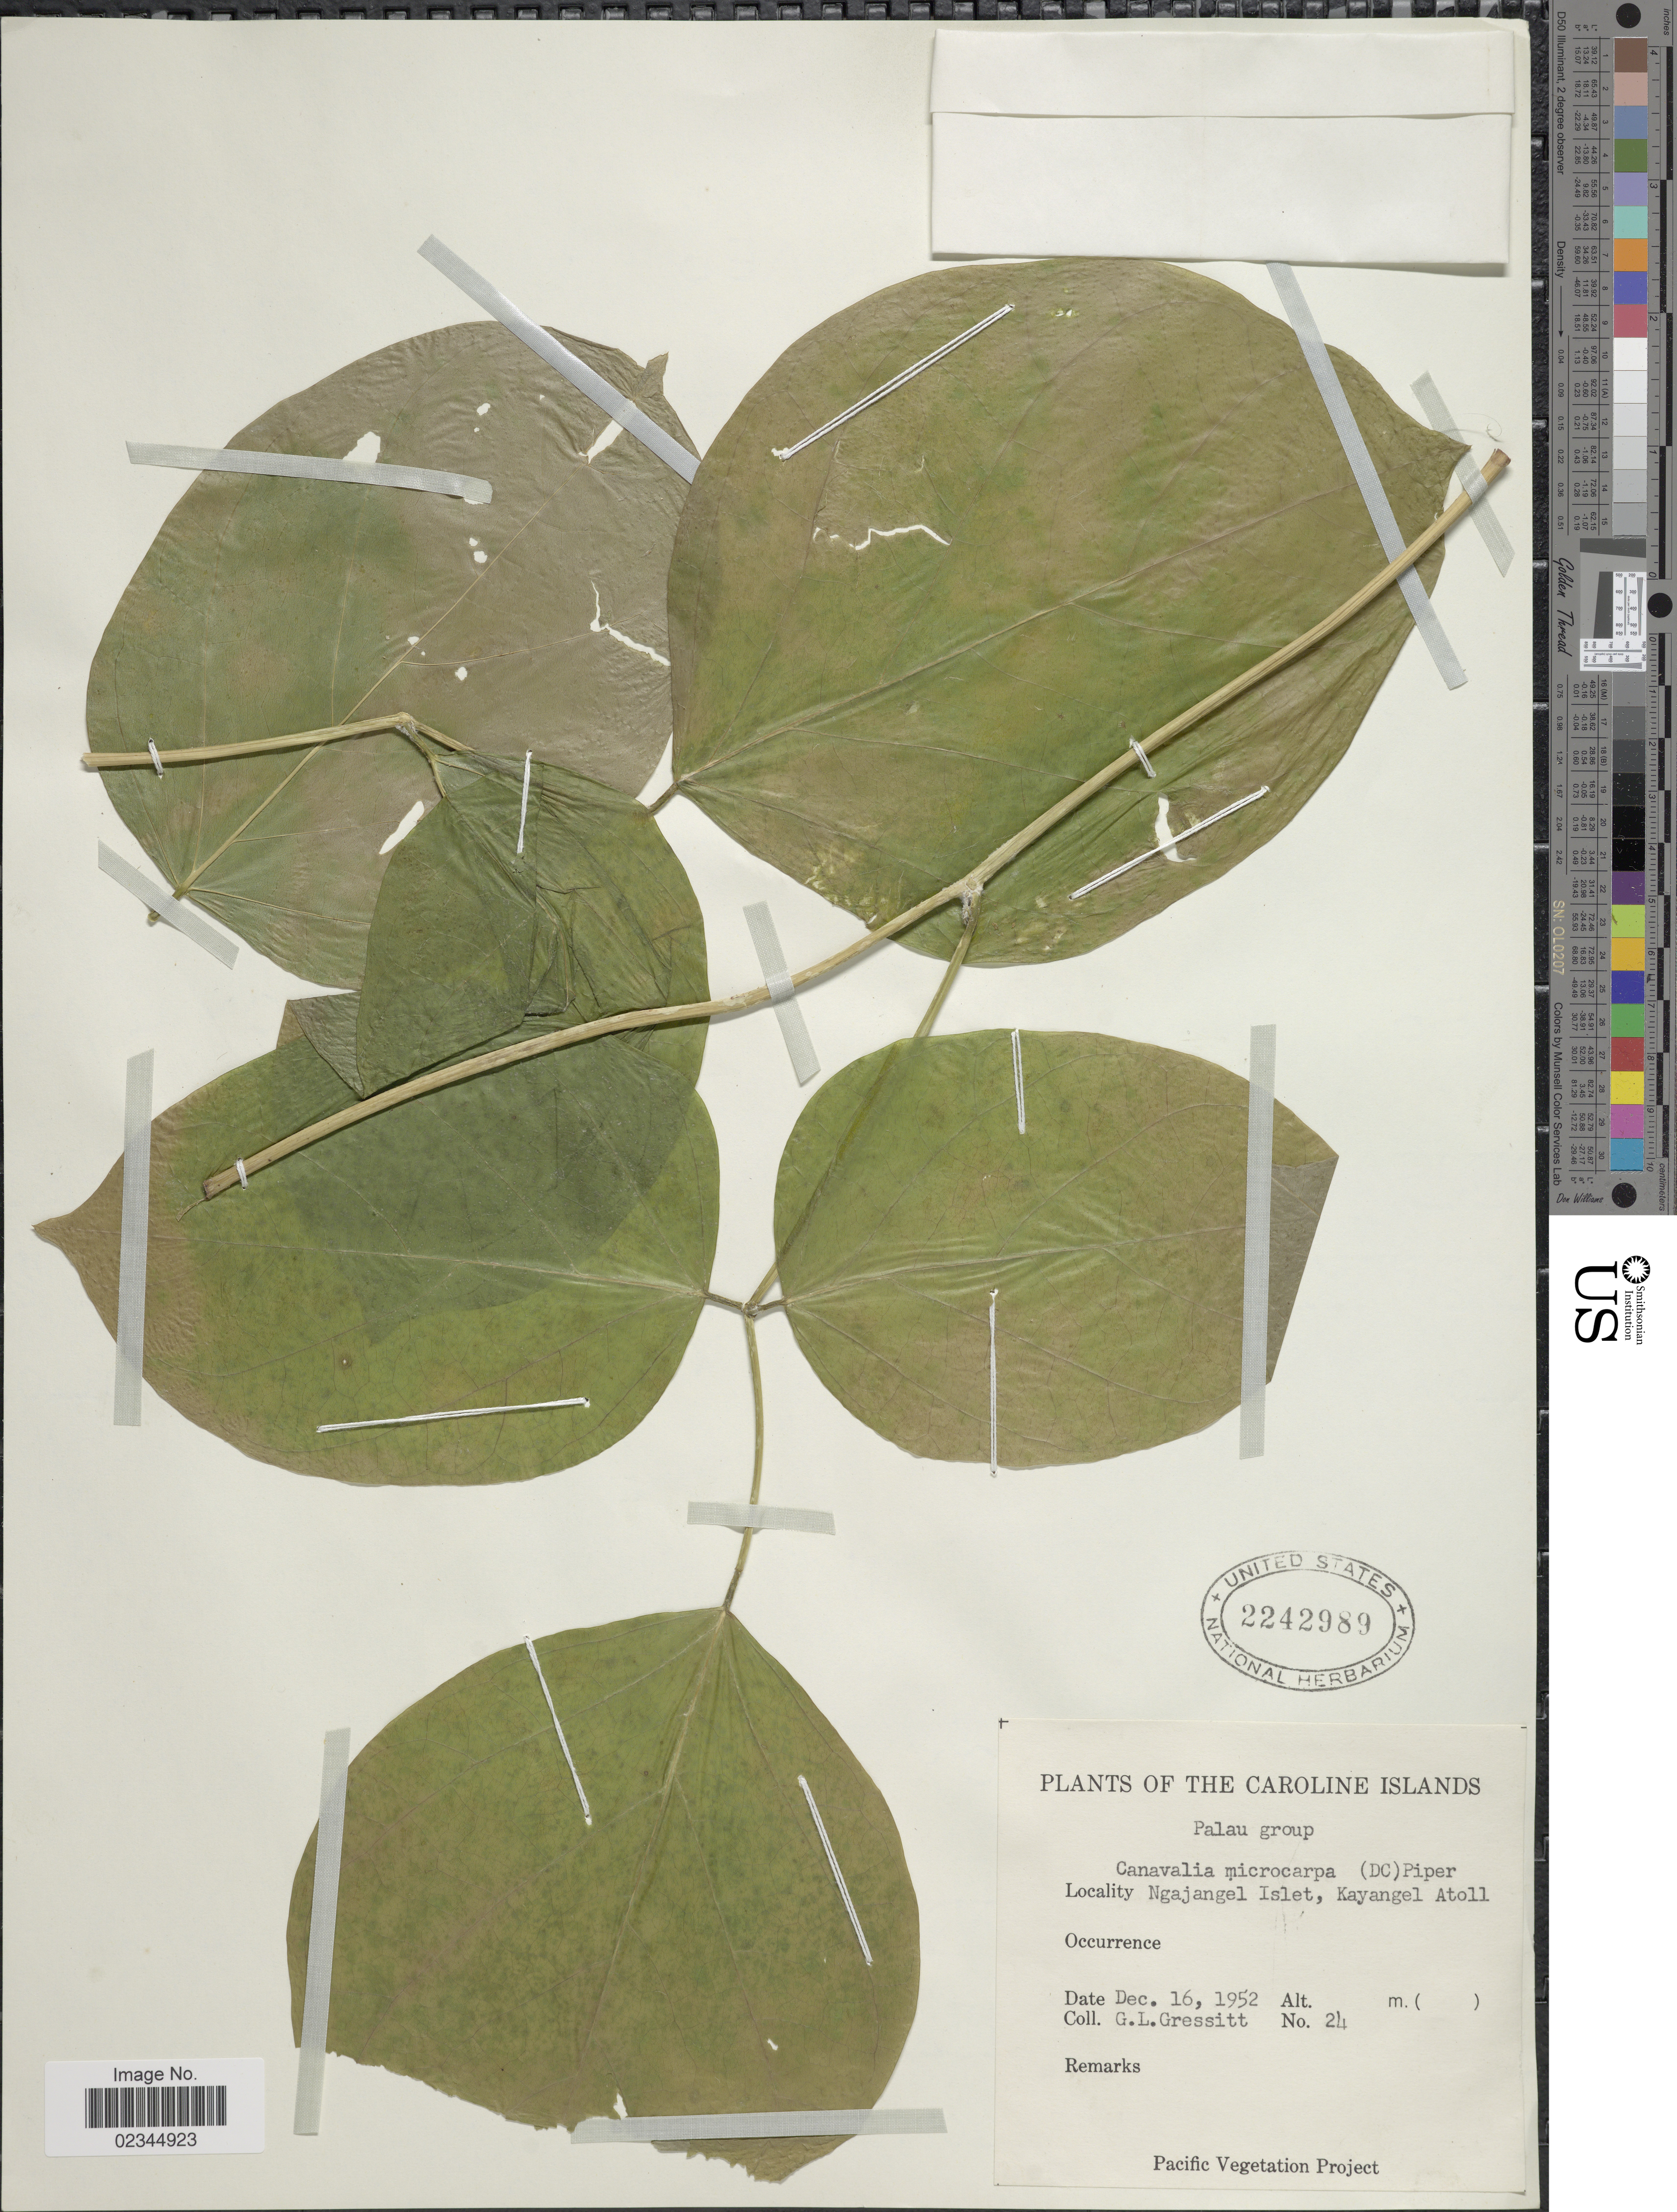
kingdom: Plantae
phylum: Tracheophyta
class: Magnoliopsida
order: Fabales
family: Fabaceae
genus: Canavalia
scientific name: Canavalia cathartica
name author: Thouars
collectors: G. Gressitt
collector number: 24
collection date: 1952-12-16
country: Palau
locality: Caroline Islands, Palau Group, Ngajangel Islet, Kayangel Atoll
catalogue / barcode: US 2242989